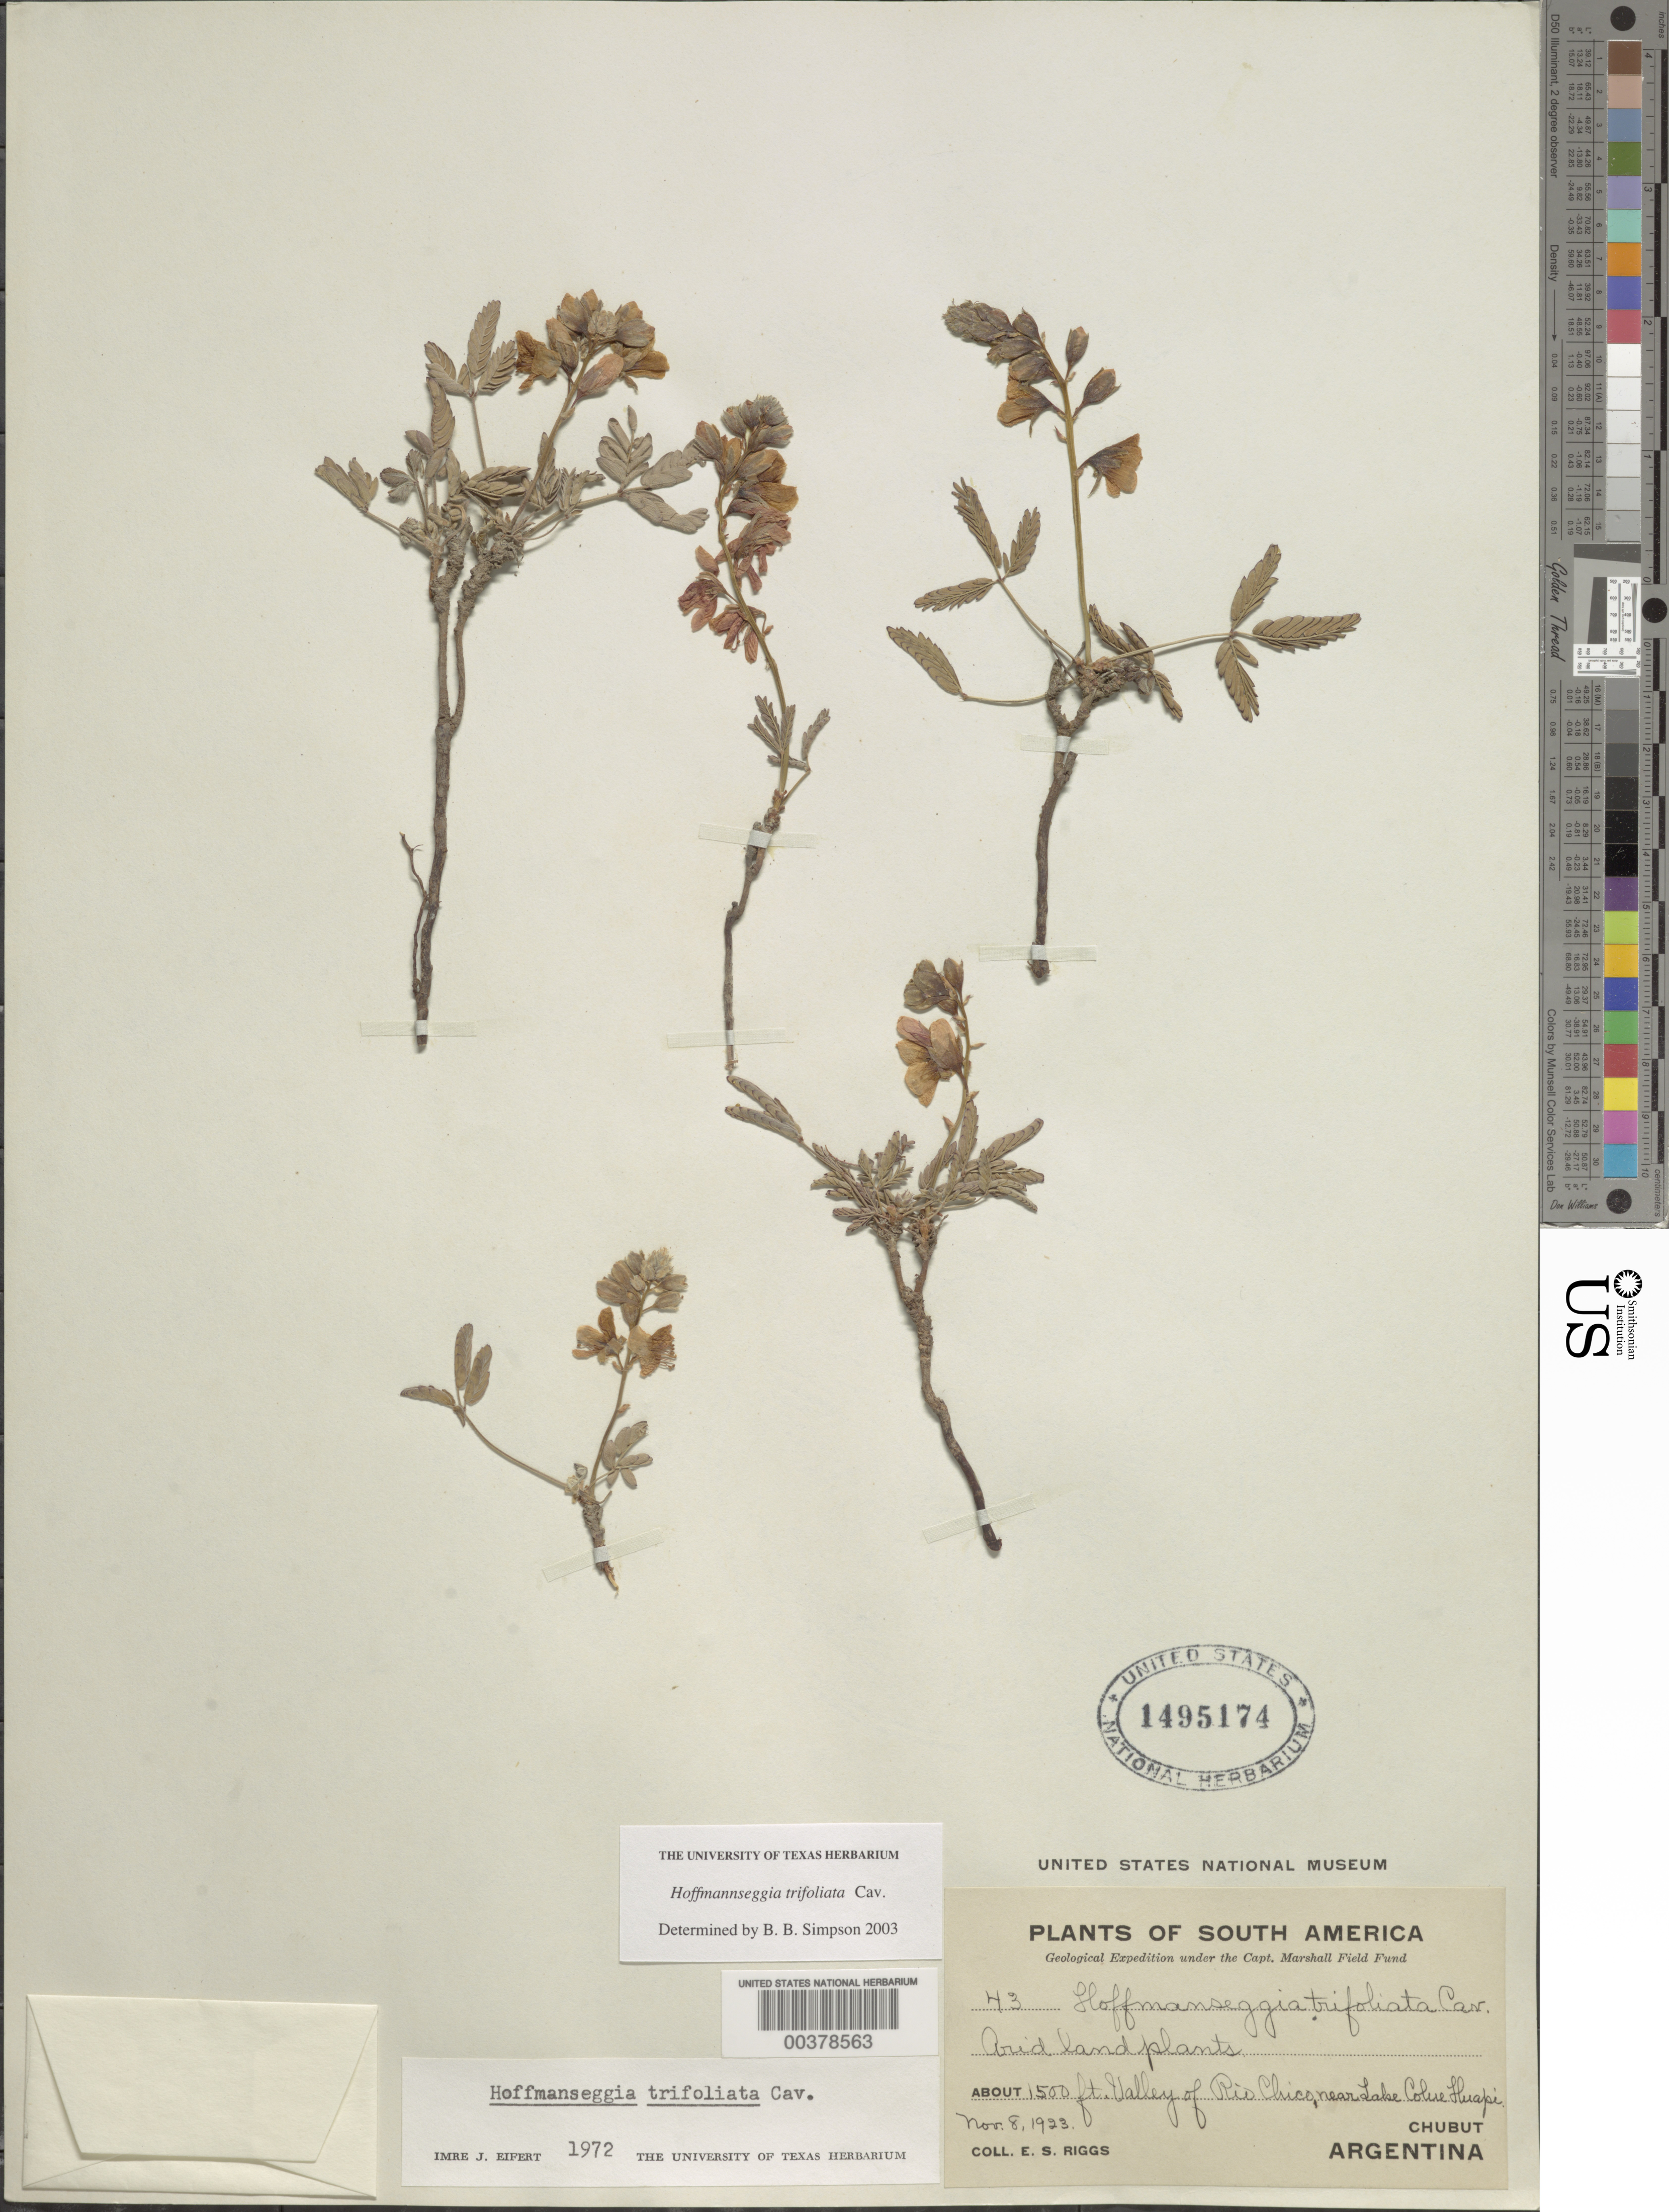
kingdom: Plantae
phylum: Tracheophyta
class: Magnoliopsida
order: Fabales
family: Fabaceae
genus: Hoffmannseggia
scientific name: Hoffmannseggia trifoliata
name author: Cav.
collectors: E. Riggs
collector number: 43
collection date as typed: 08 Nov 1923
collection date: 1923-11-08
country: Argentina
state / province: Chubut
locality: Valley of Rio Chico near Lake Colue Huapi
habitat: Valley of river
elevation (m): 457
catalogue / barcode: US 1495174